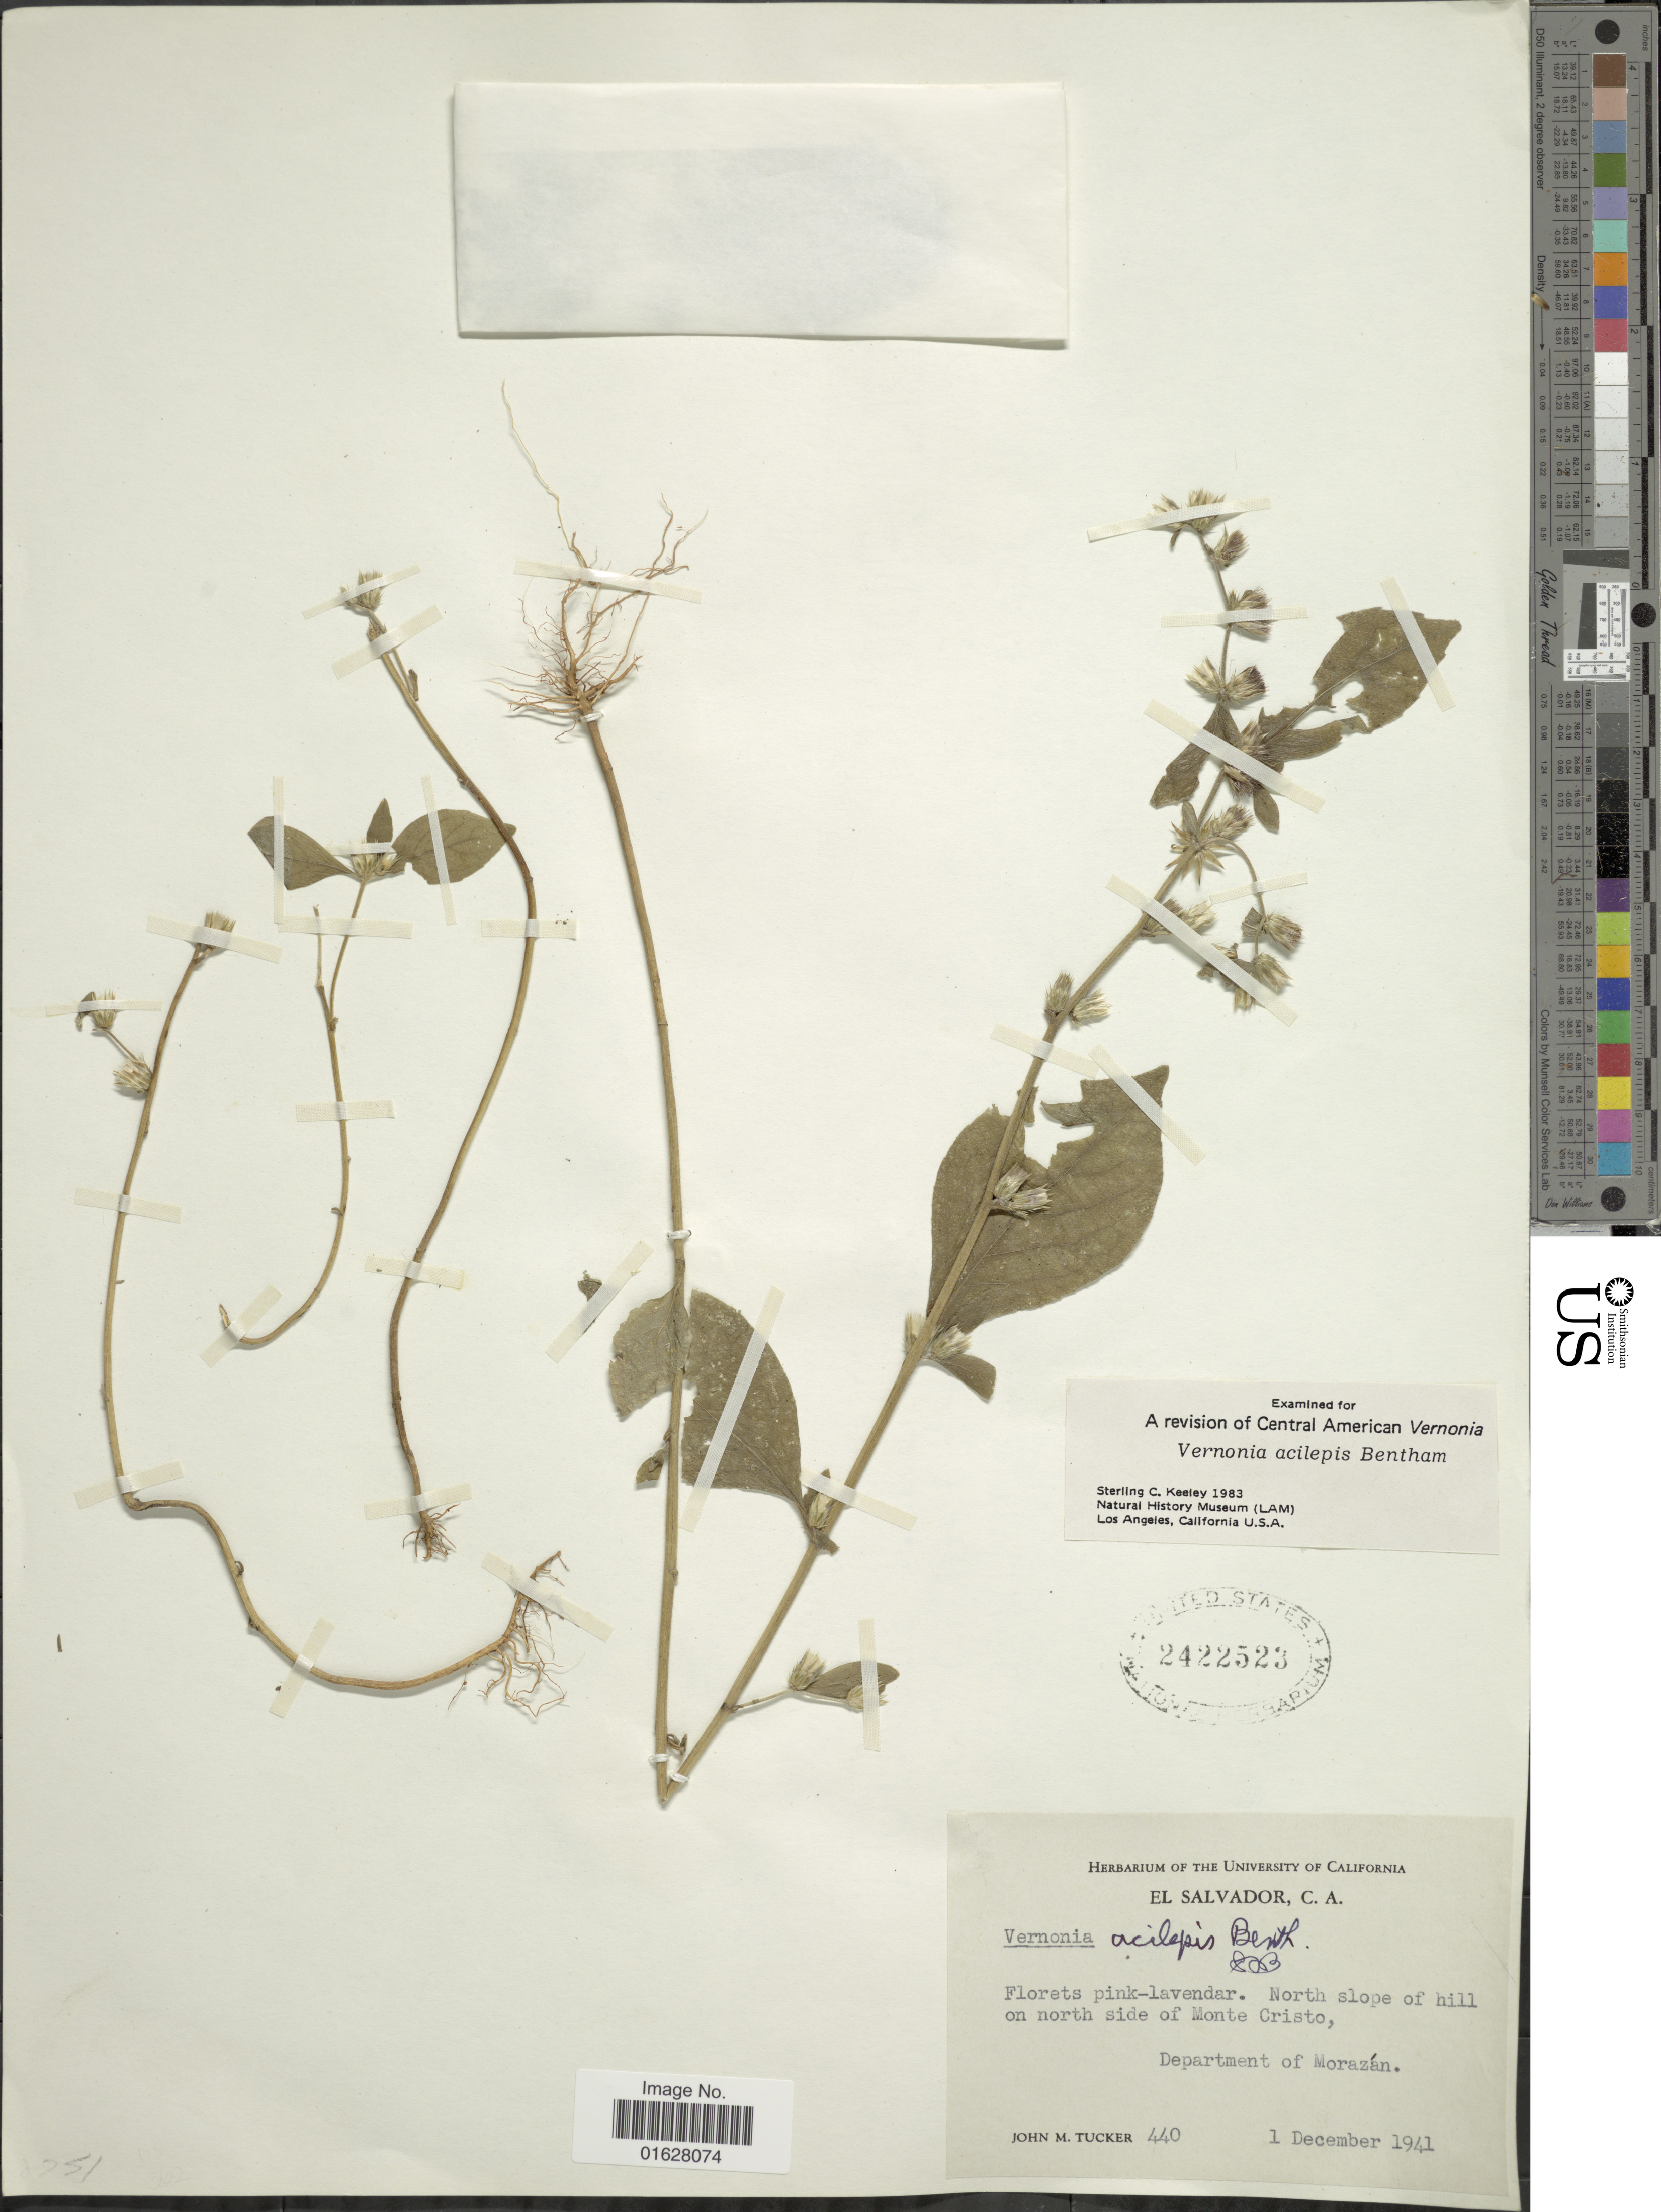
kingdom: Plantae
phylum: Tracheophyta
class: Magnoliopsida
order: Asterales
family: Asteraceae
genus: Lepidaploa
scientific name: Lepidaploa remotiflora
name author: (Rich.) H. Rob.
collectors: J. M. Tucker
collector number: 440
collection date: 1941-12-01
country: El Salvador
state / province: Morazan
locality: El Salvador, C. A. Florets pink-lavendar. North slope of hill on north side of Monte Cristo.Department of Morazan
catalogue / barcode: US 2422523